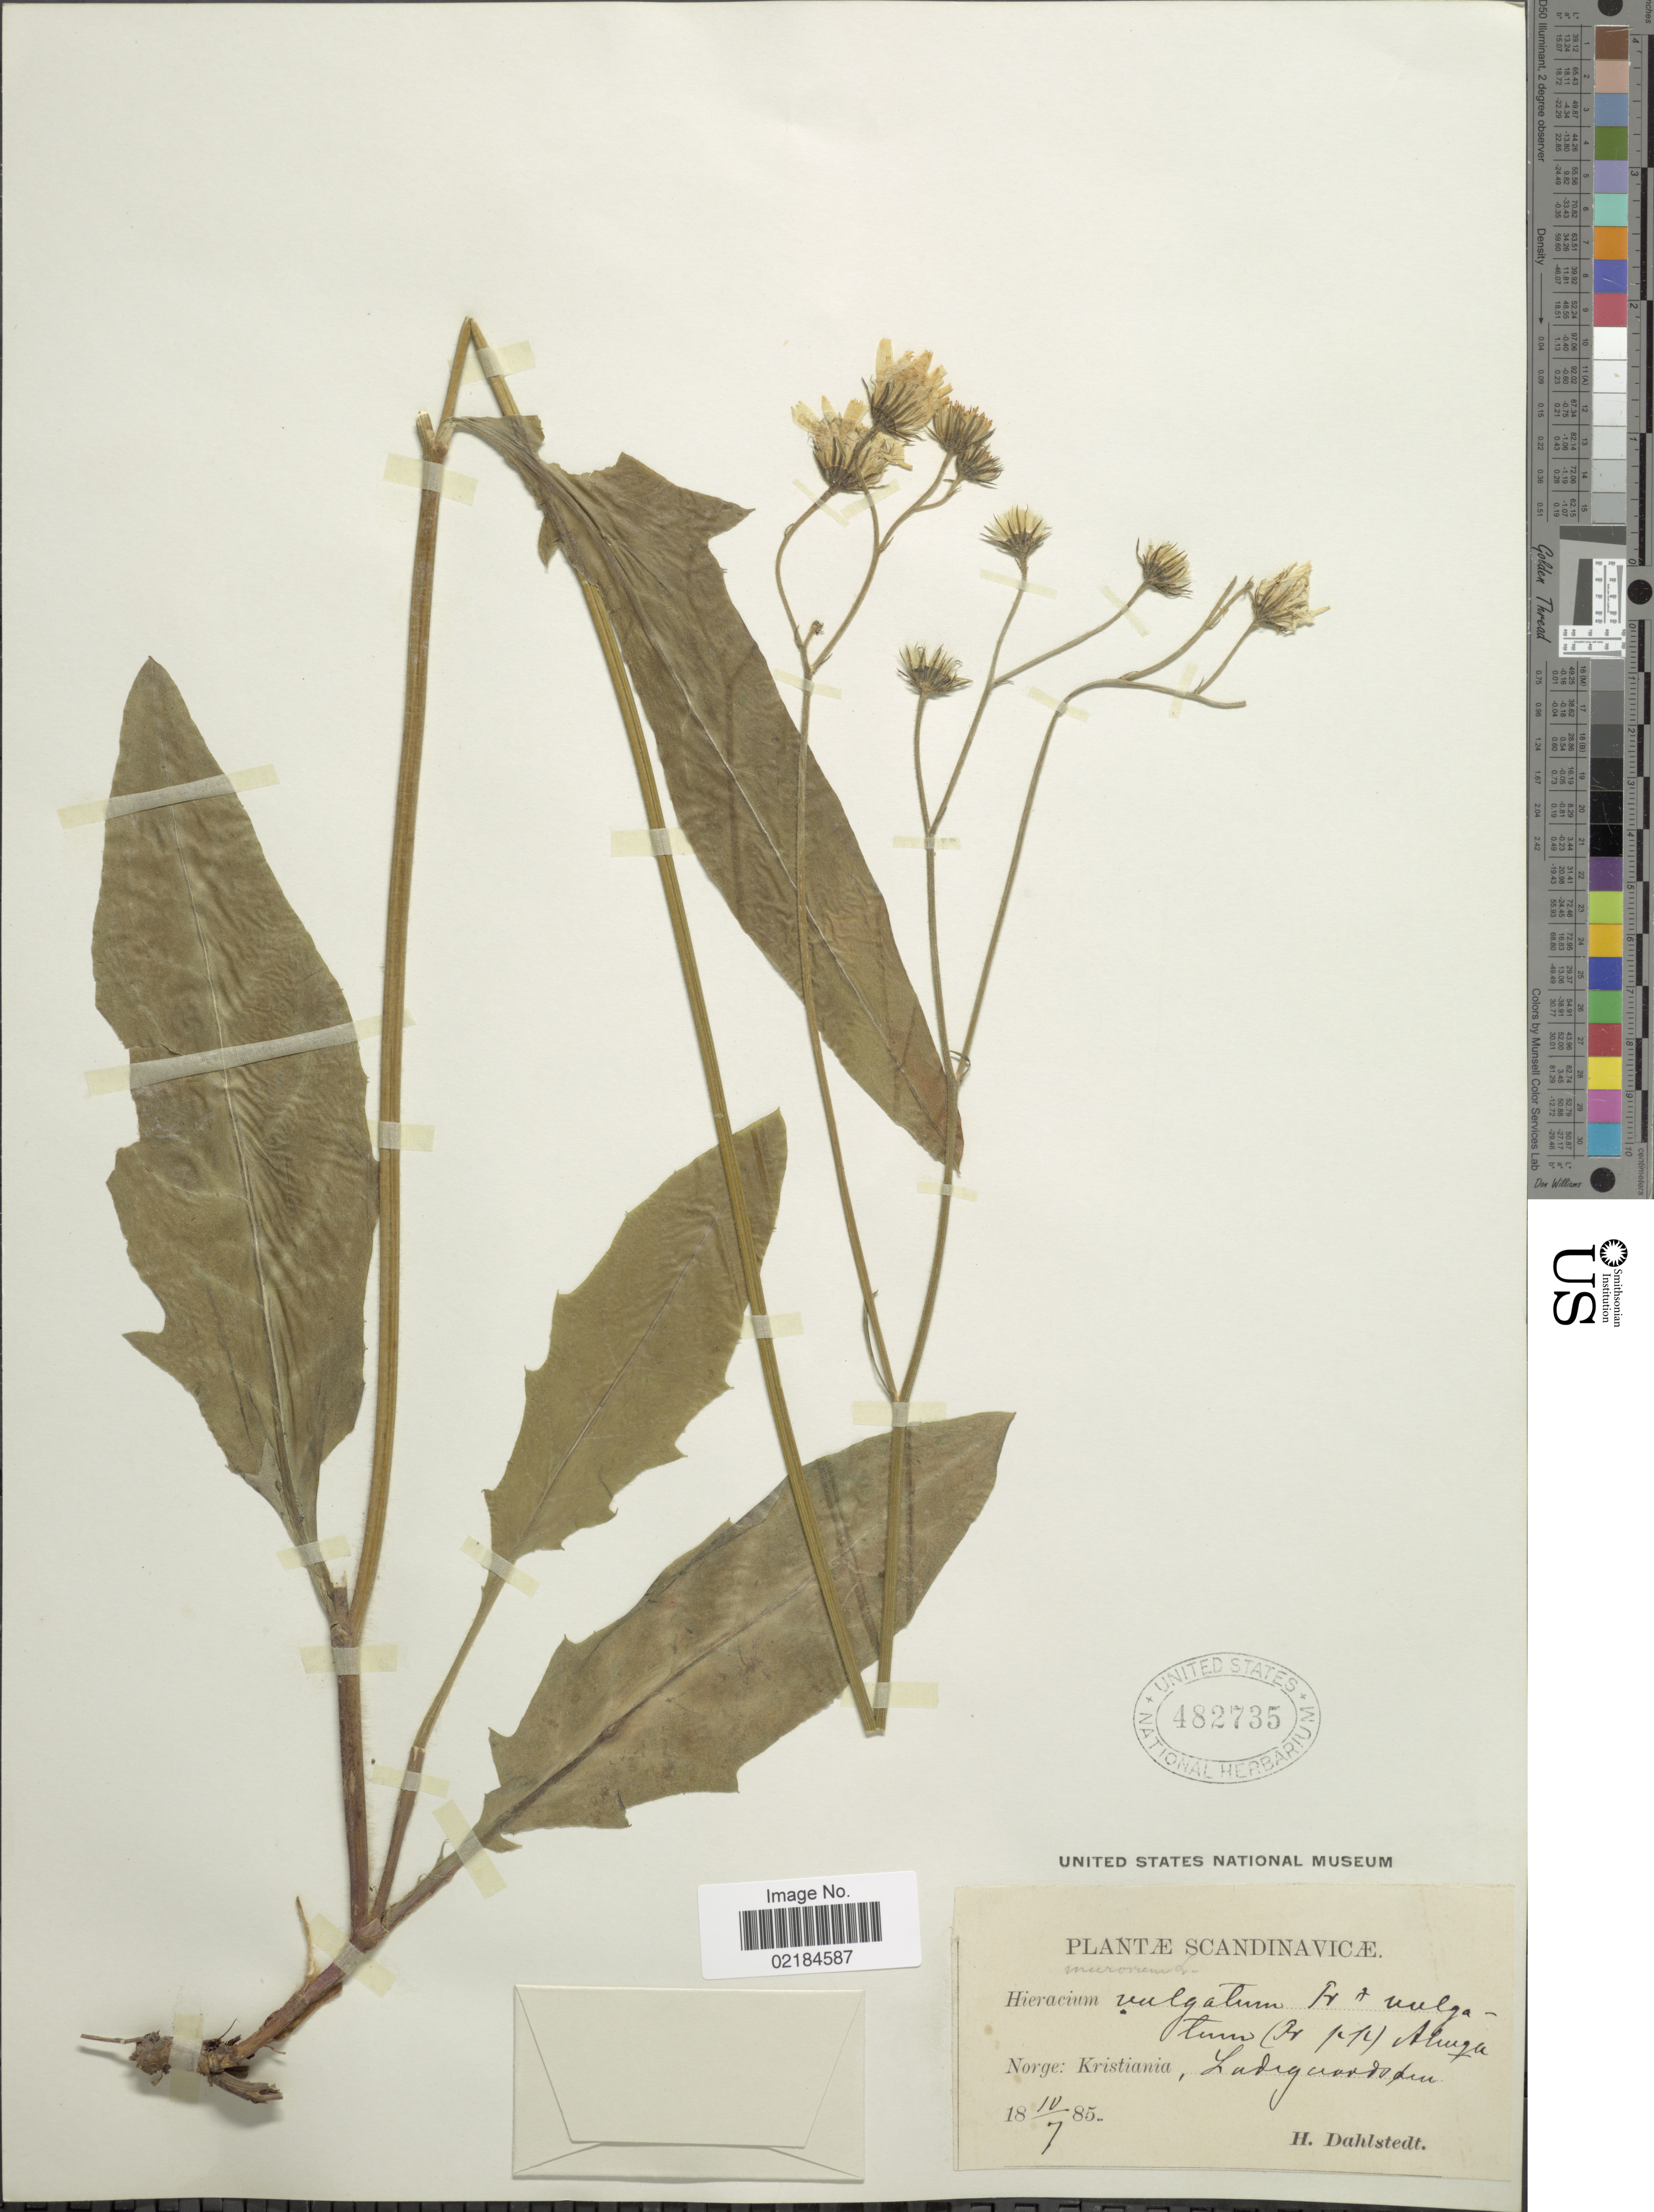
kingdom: Plantae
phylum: Tracheophyta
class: Magnoliopsida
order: Asterales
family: Asteraceae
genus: Hieracium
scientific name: Hieracium lachenalii subsp. cruenifolium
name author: (Dahlst. & Lübeck) Zahn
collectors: H. G. Dahlstedt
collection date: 1885-04-07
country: Norway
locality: Scandinavicae, Norge: Kristiania, Ladegaardsom.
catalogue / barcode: US 482735